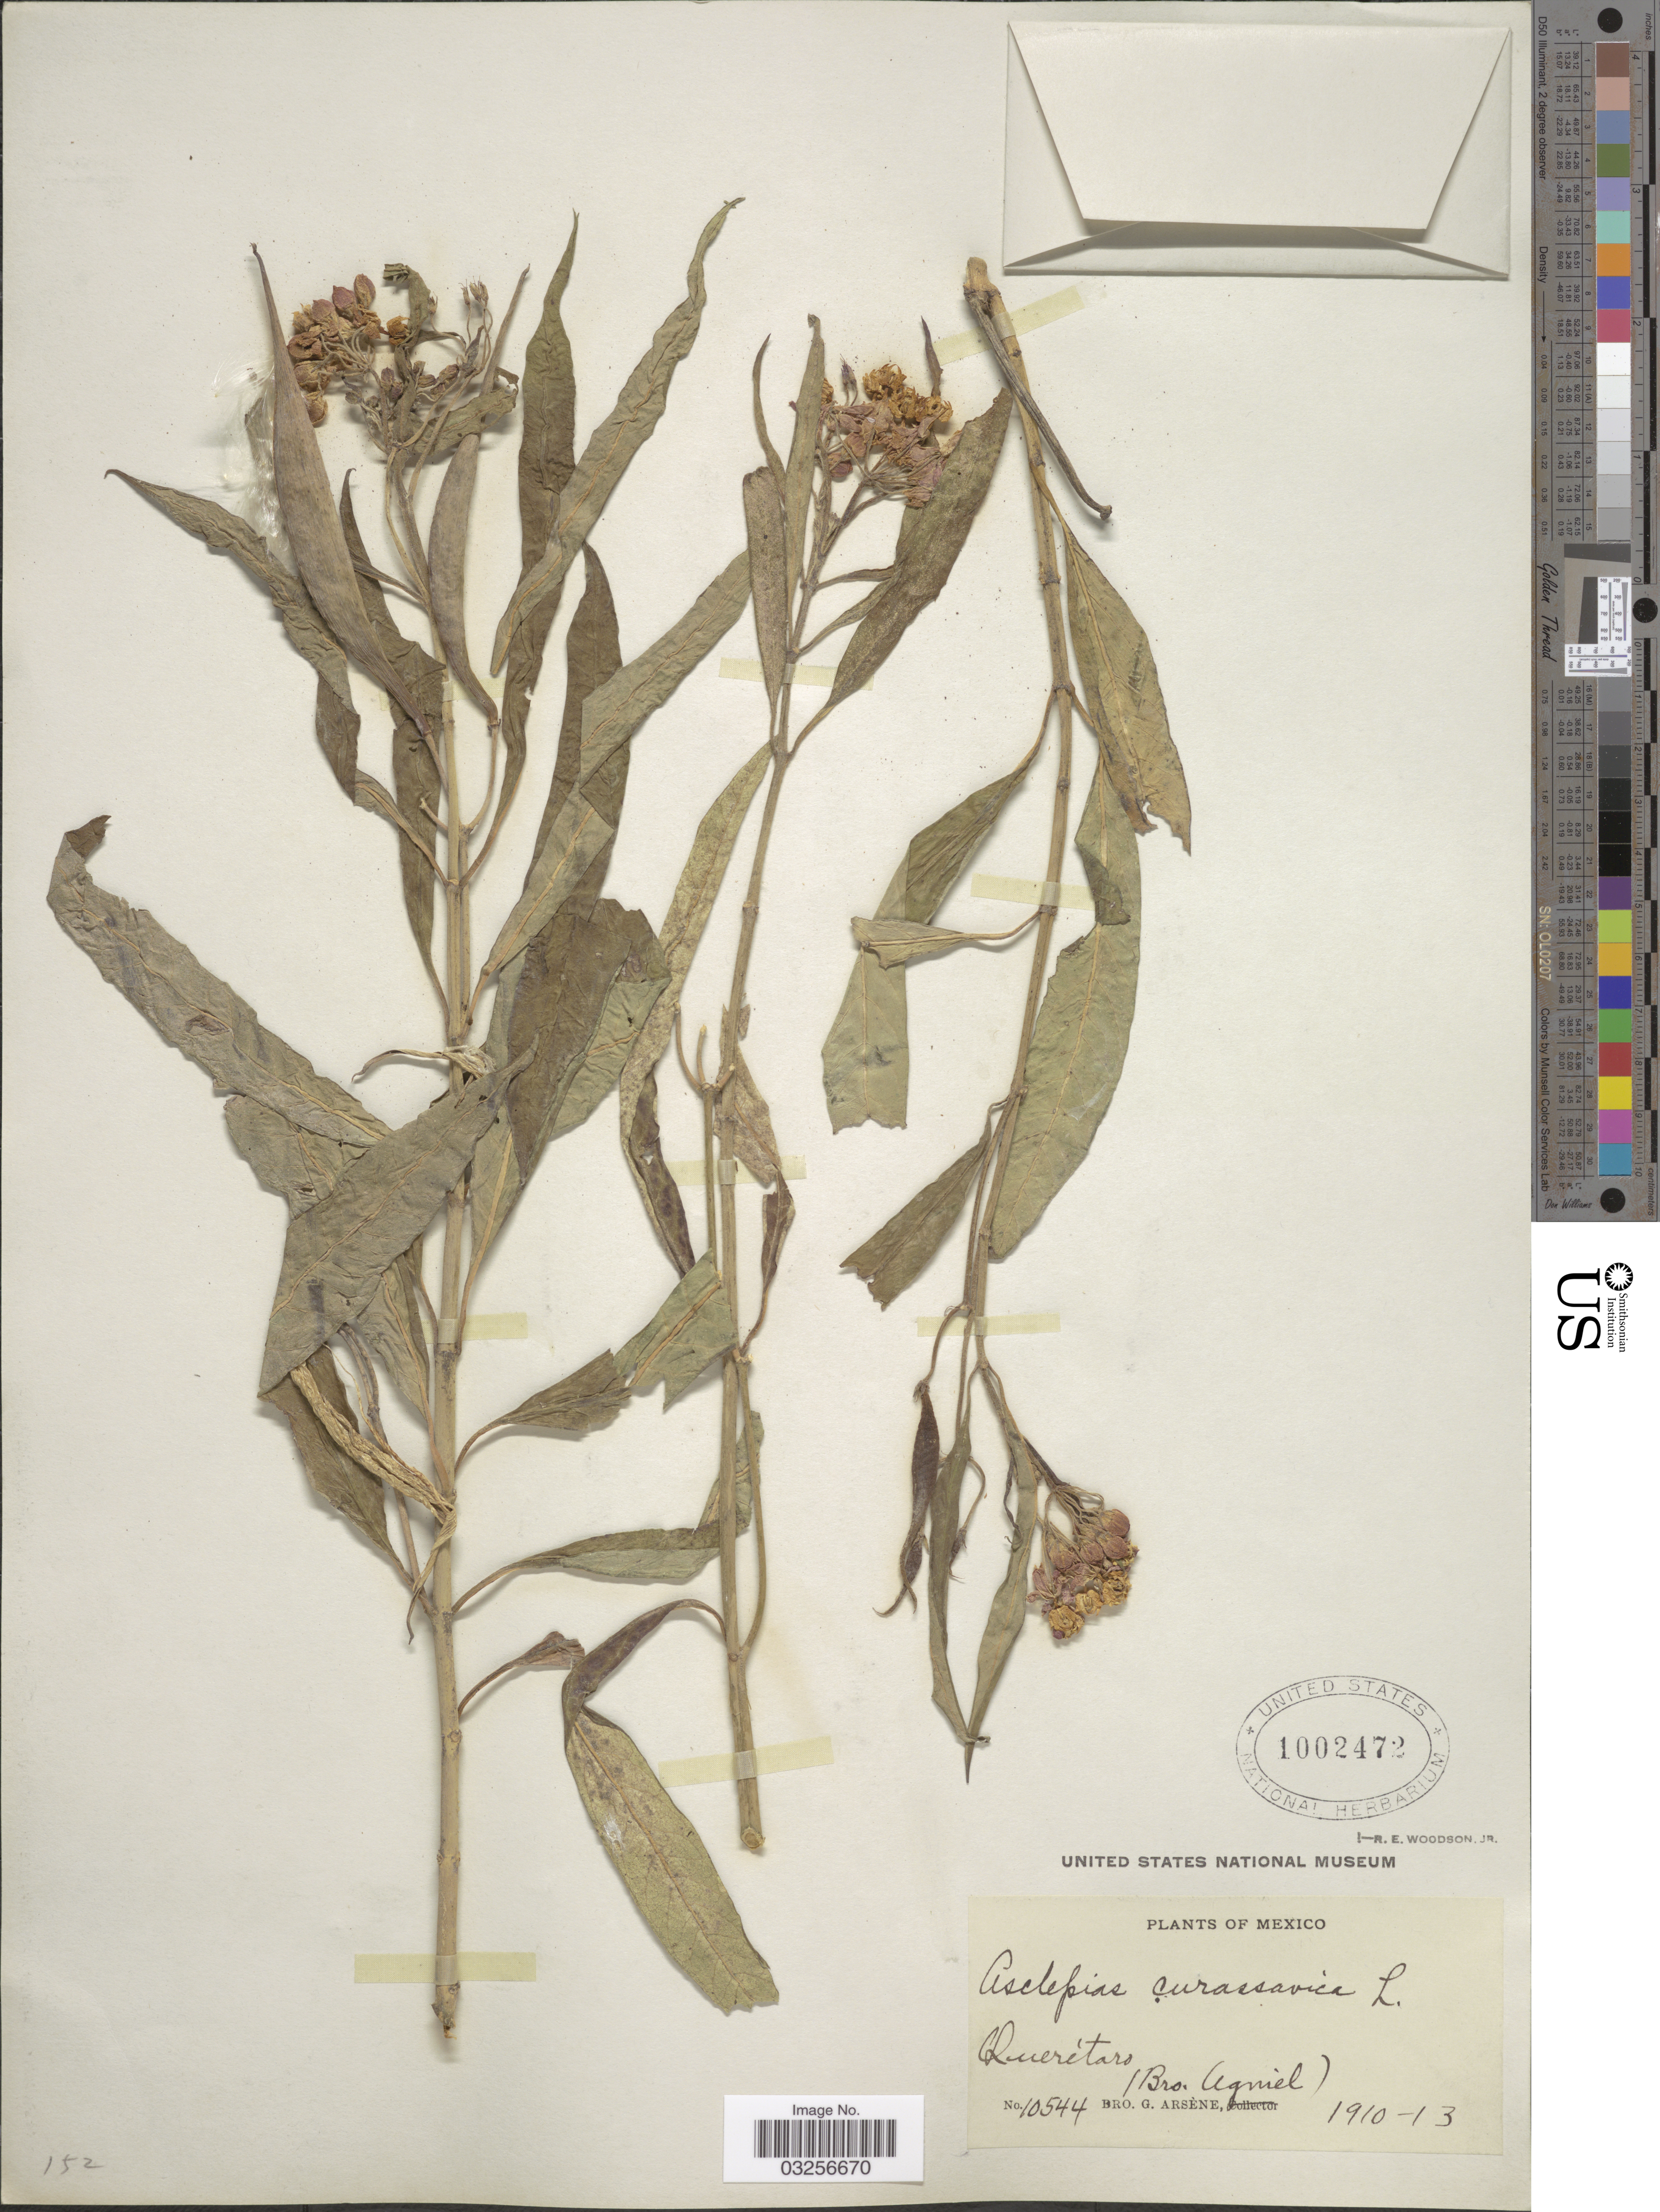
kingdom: Plantae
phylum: Tracheophyta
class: Magnoliopsida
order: Gentianales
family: Apocynaceae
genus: Asclepias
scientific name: Asclepias curassavica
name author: L.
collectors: Bro. G. Arsène & Bro. Agniel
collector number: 10544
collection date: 1910/1913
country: Mexico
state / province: Querétaro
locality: Querétaro.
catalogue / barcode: US 1002472